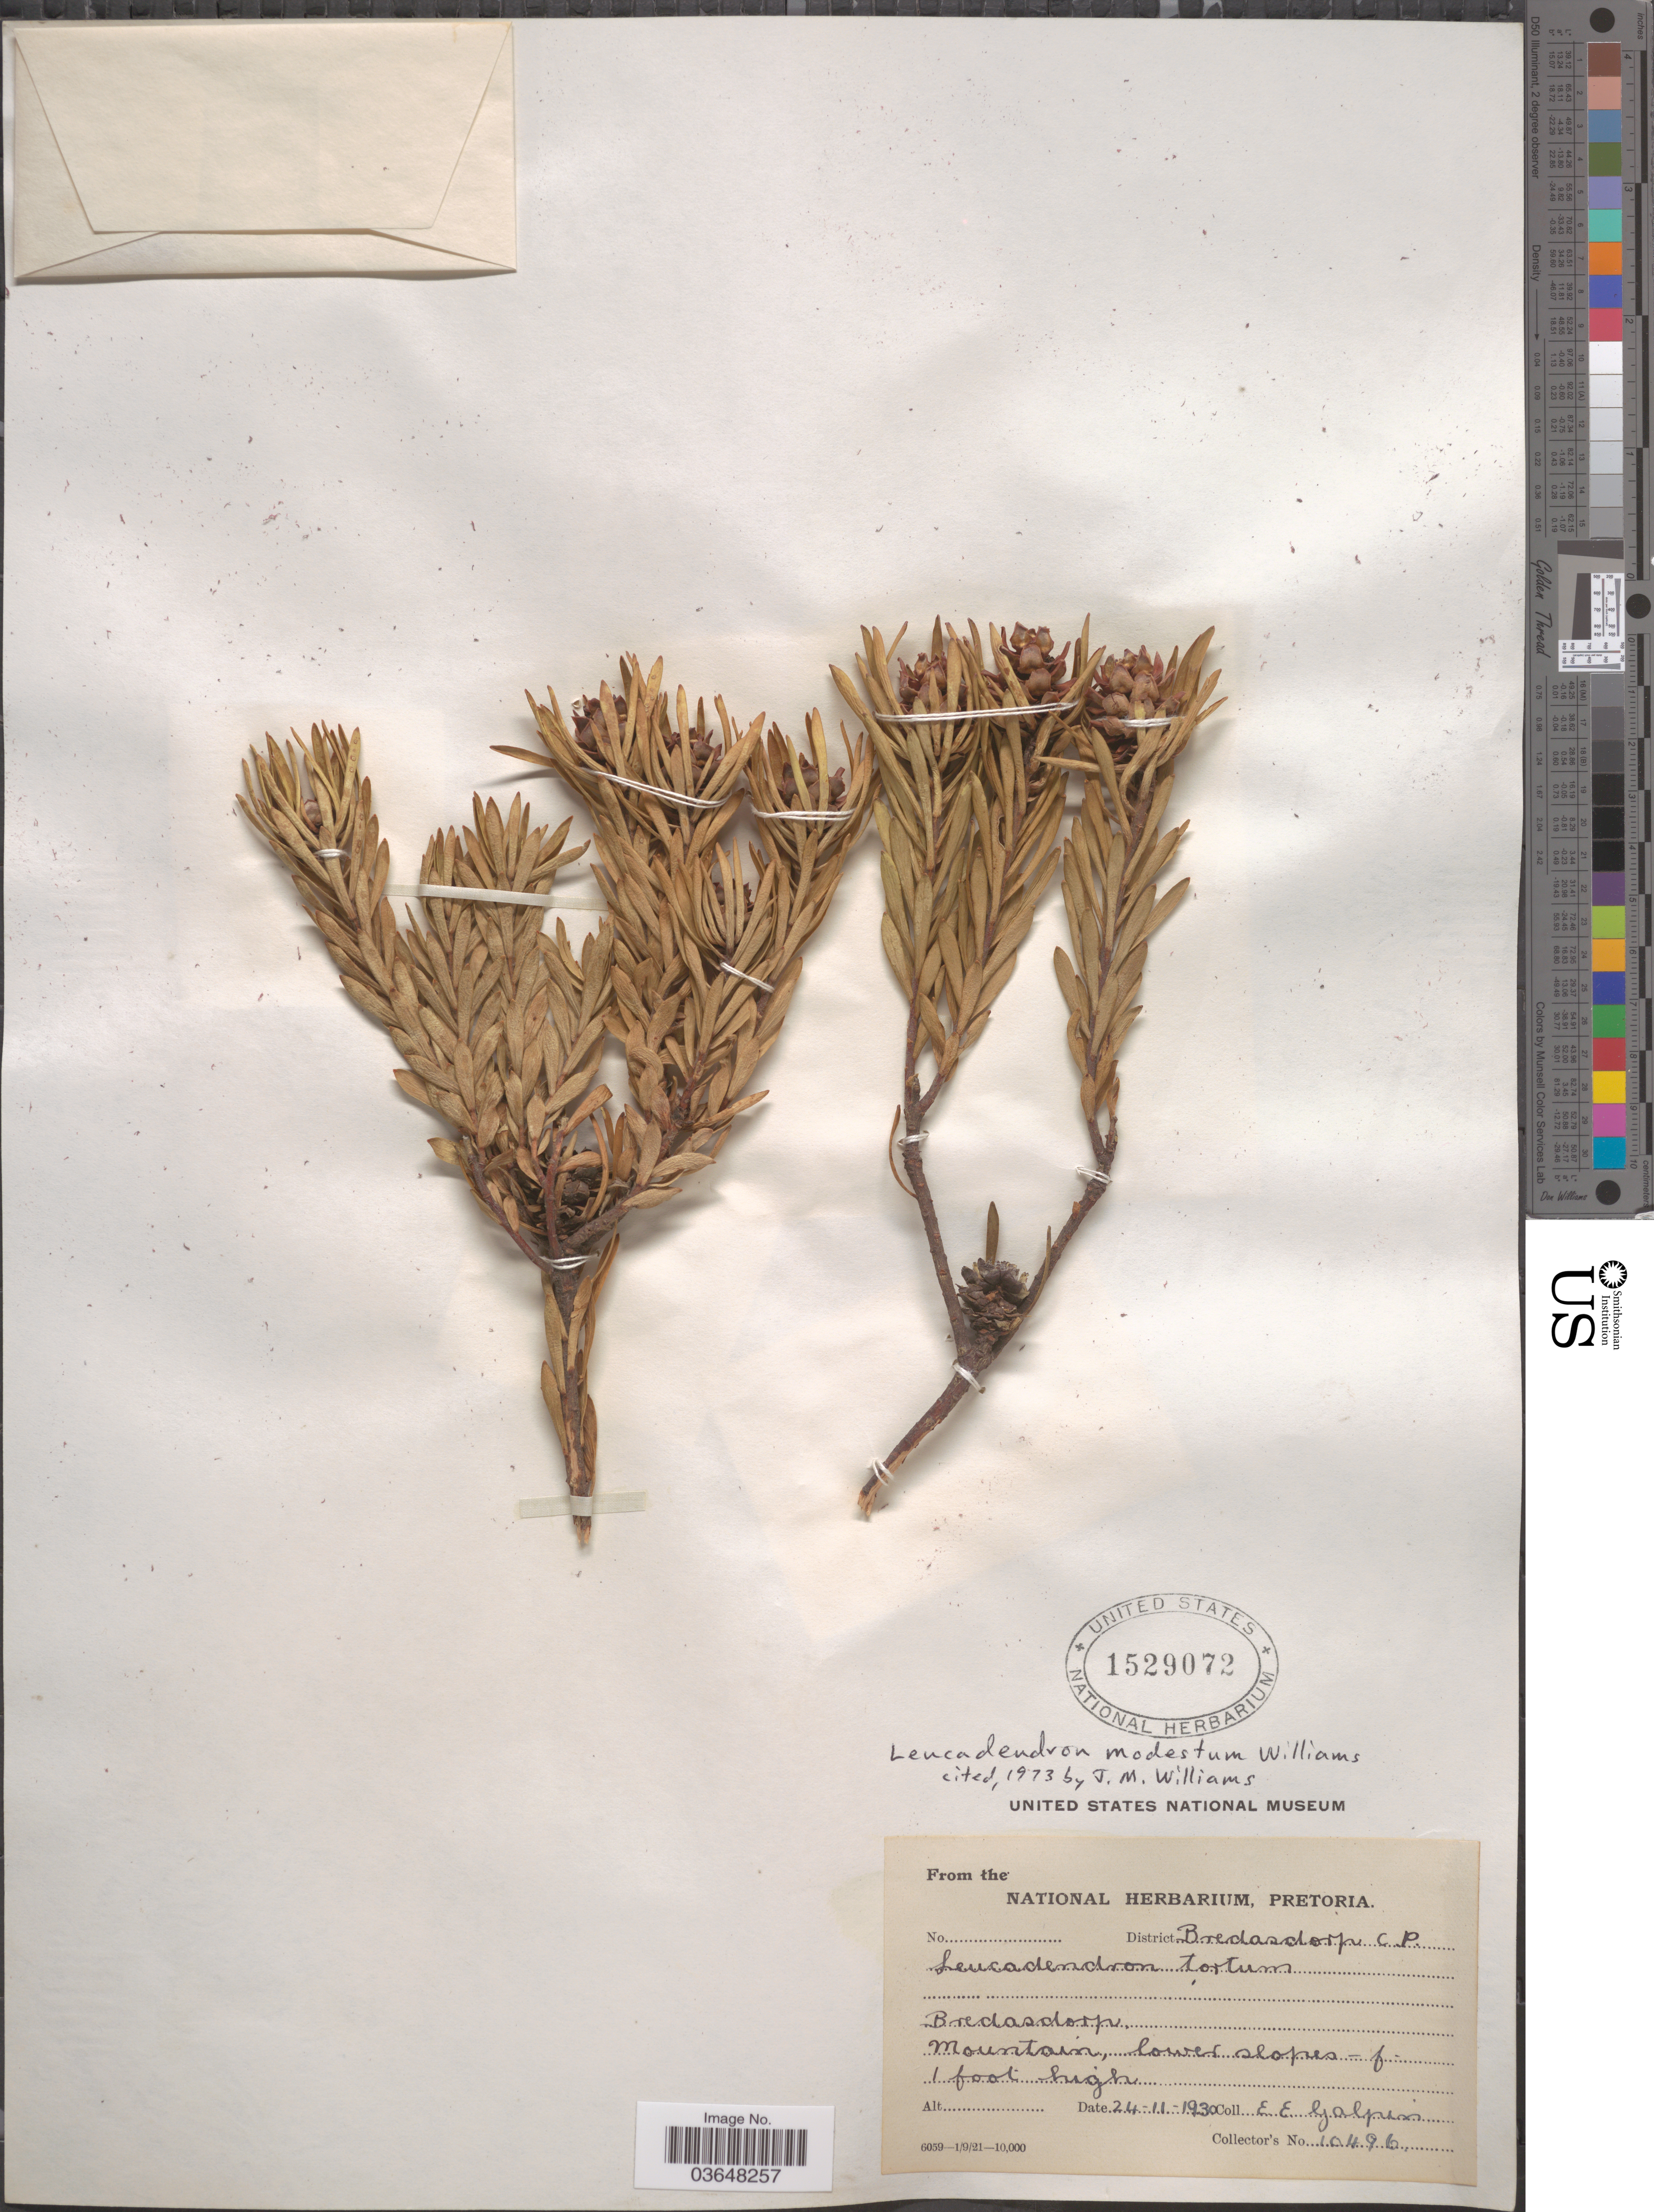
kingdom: Plantae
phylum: Tracheophyta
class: Magnoliopsida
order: Proteales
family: Proteaceae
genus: Leucadendron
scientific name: Leucadendron modestum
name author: I. Williams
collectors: E. Galpin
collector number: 10496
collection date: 1930-11-24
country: South Africa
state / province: Western Cape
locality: District Bredasdorp. Bredasdorp. Mountain, lower slopes.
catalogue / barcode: US 1529072